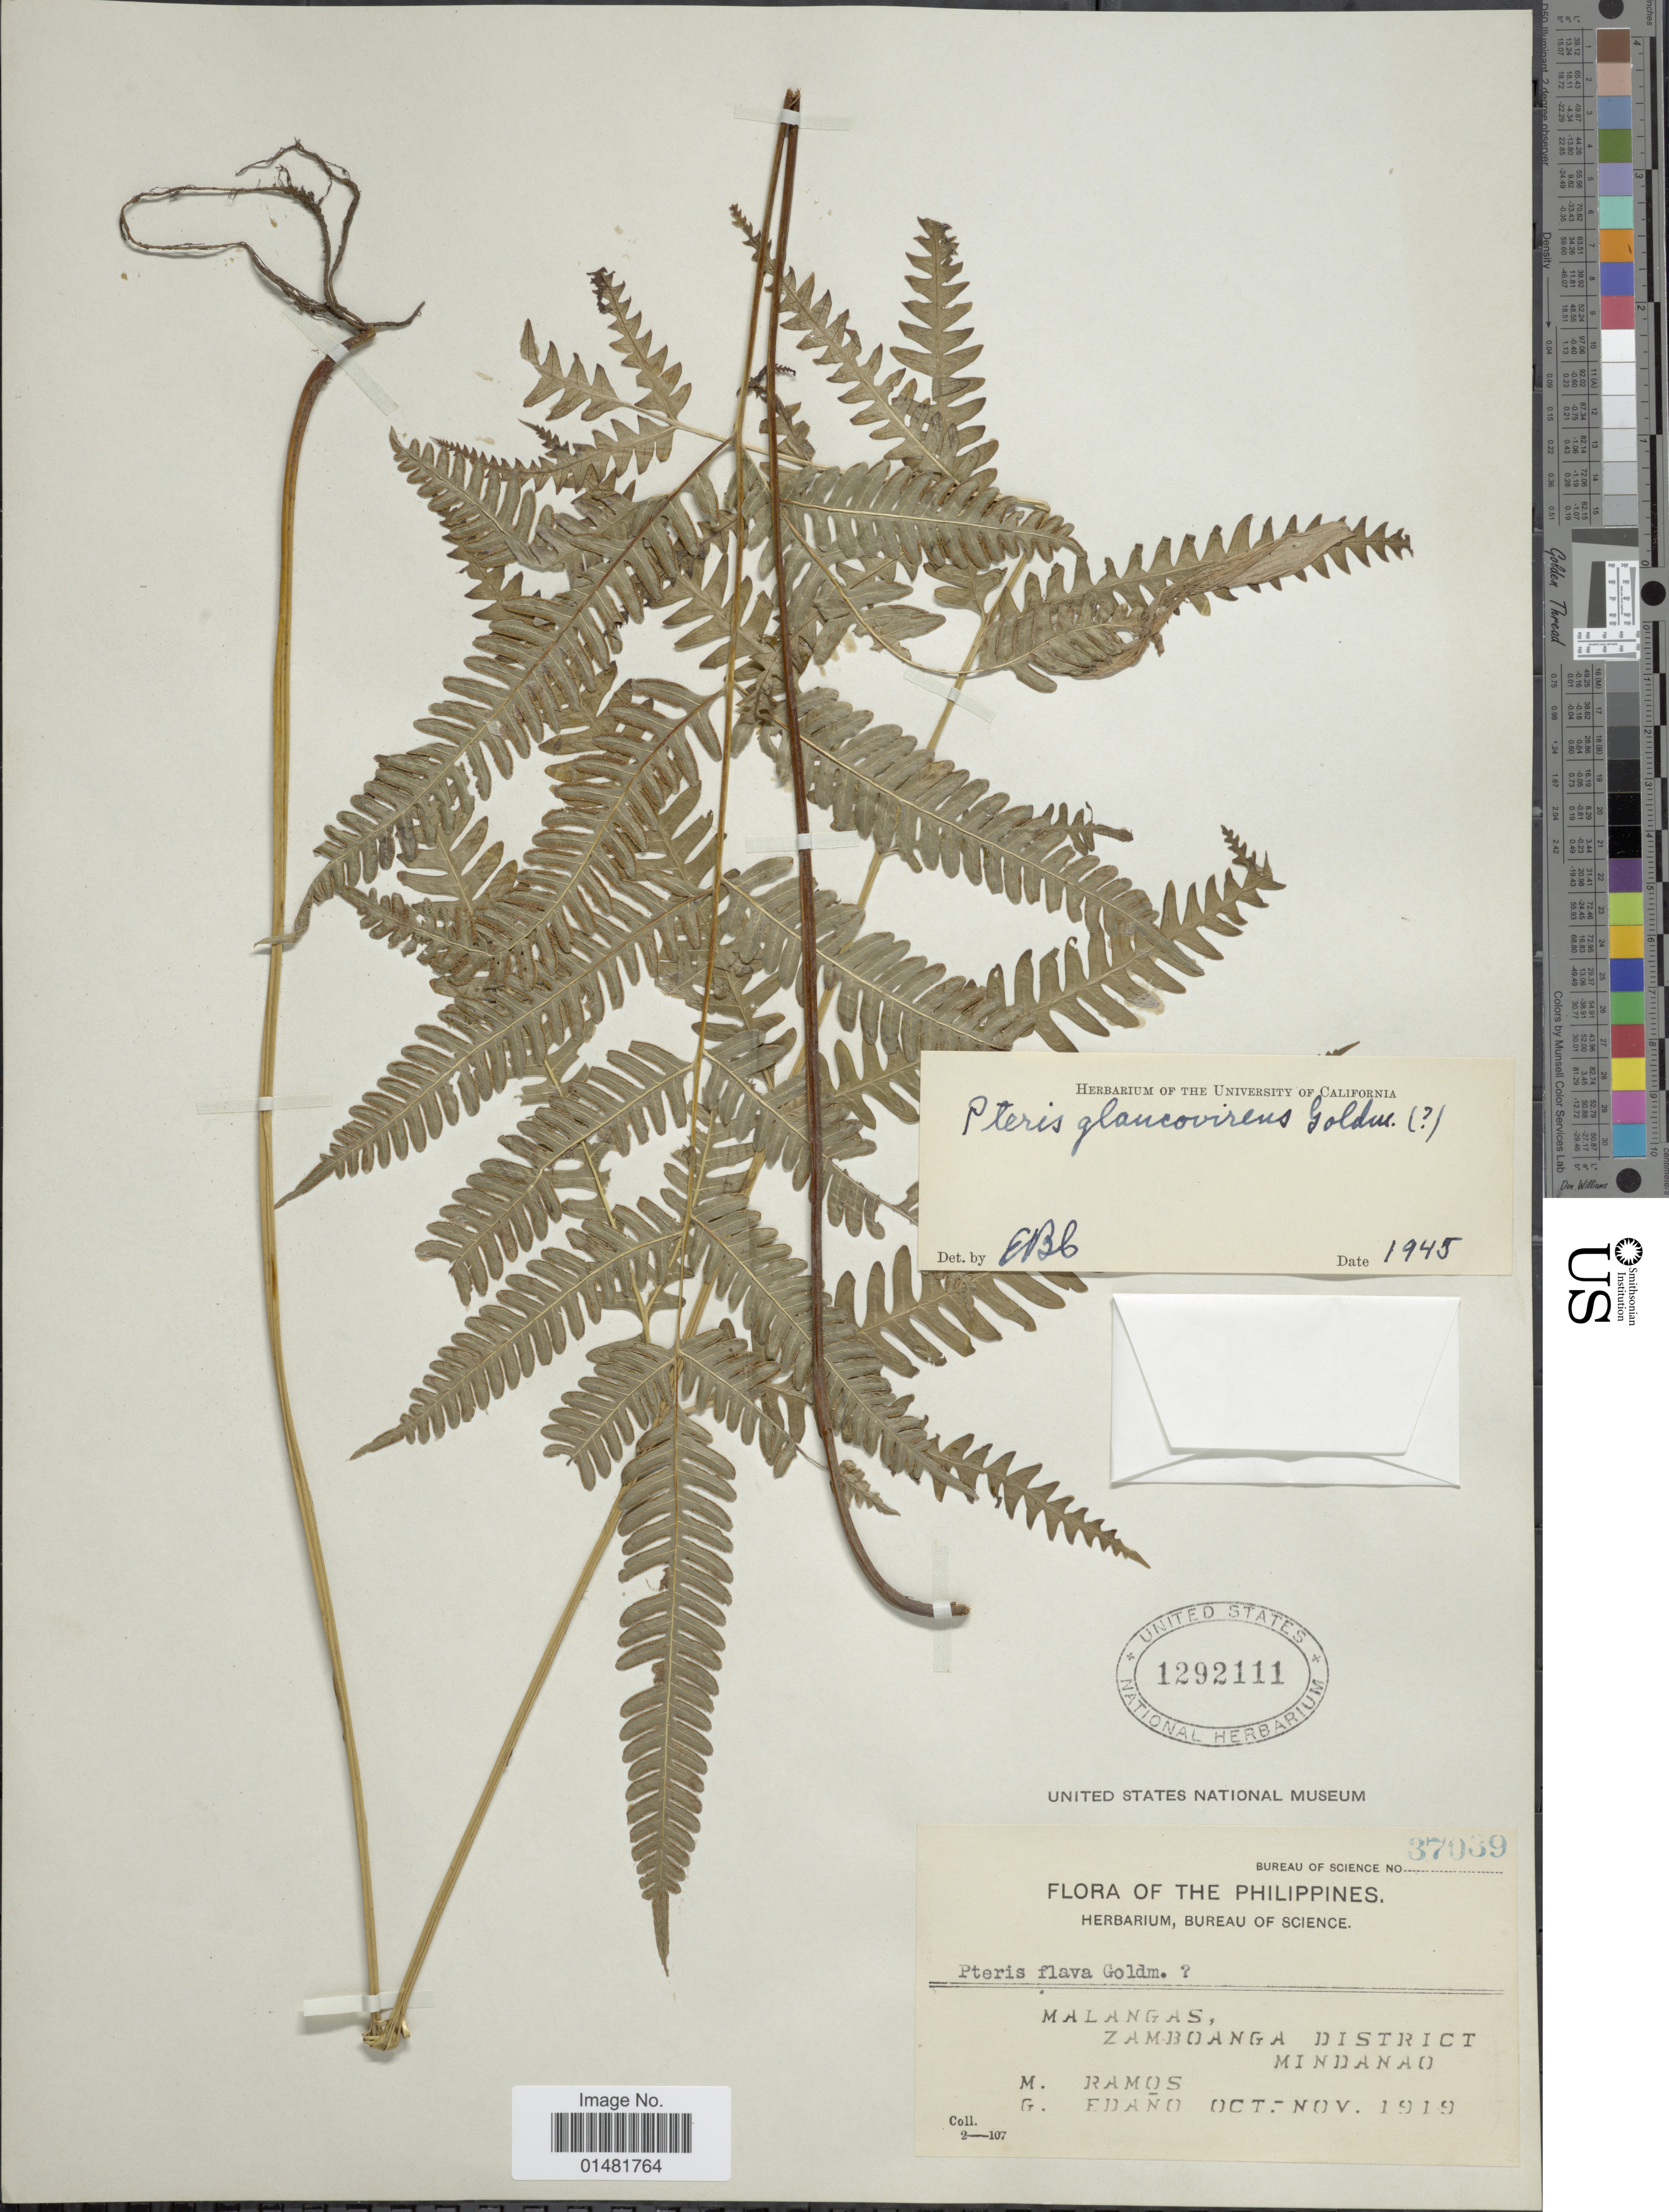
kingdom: Plantae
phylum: Tracheophyta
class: Polypodiopsida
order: Polypodiales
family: Pteridaceae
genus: Pteris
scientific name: Pteris glaucovirens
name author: Goldm.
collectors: M. Ramos & G. Edaño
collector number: Bureau of Science 37039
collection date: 1919-10/1919-11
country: Philippines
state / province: Zamboanga Peninsula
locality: Malangas, Zamboanga District, Mindanao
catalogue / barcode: US 1292111